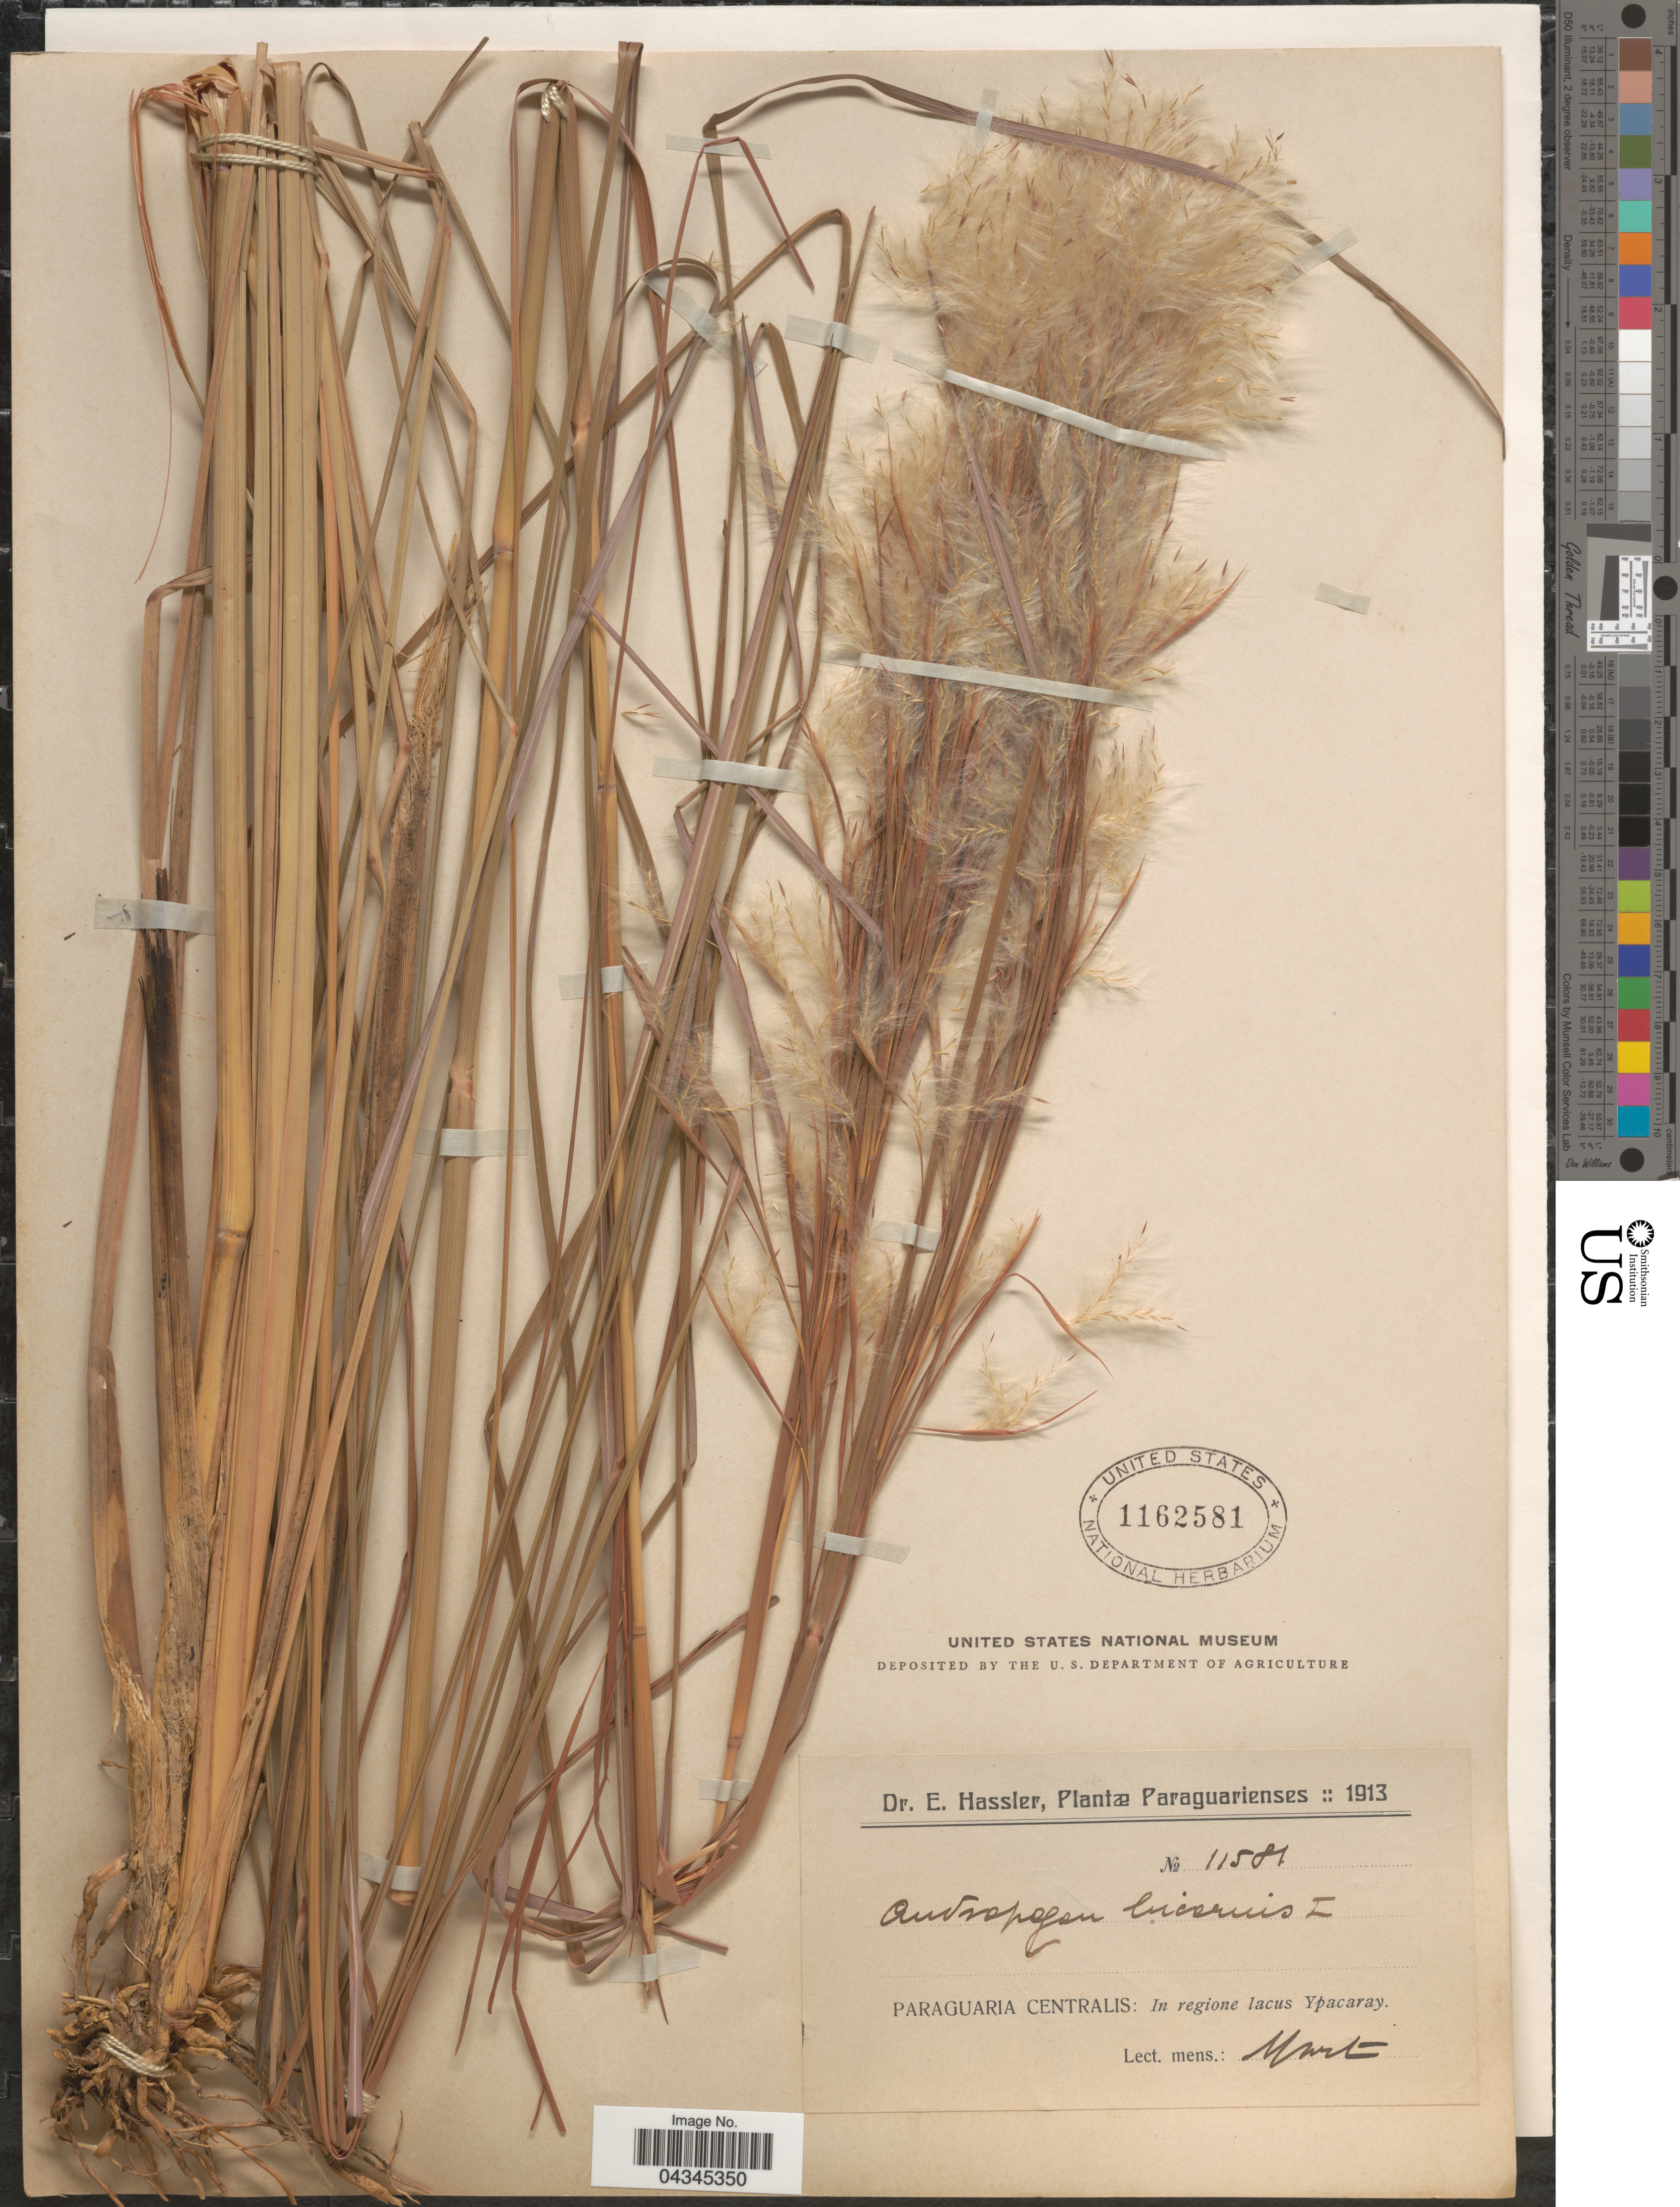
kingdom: Plantae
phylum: Tracheophyta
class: Liliopsida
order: Poales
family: Poaceae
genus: Andropogon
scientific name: Andropogon bicornis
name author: L.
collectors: E. Hassler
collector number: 11581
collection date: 1913-03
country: Paraguay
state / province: Paraguari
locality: Paraguaria Centralis: In regione lacus Ypacaray.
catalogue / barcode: US 1162581